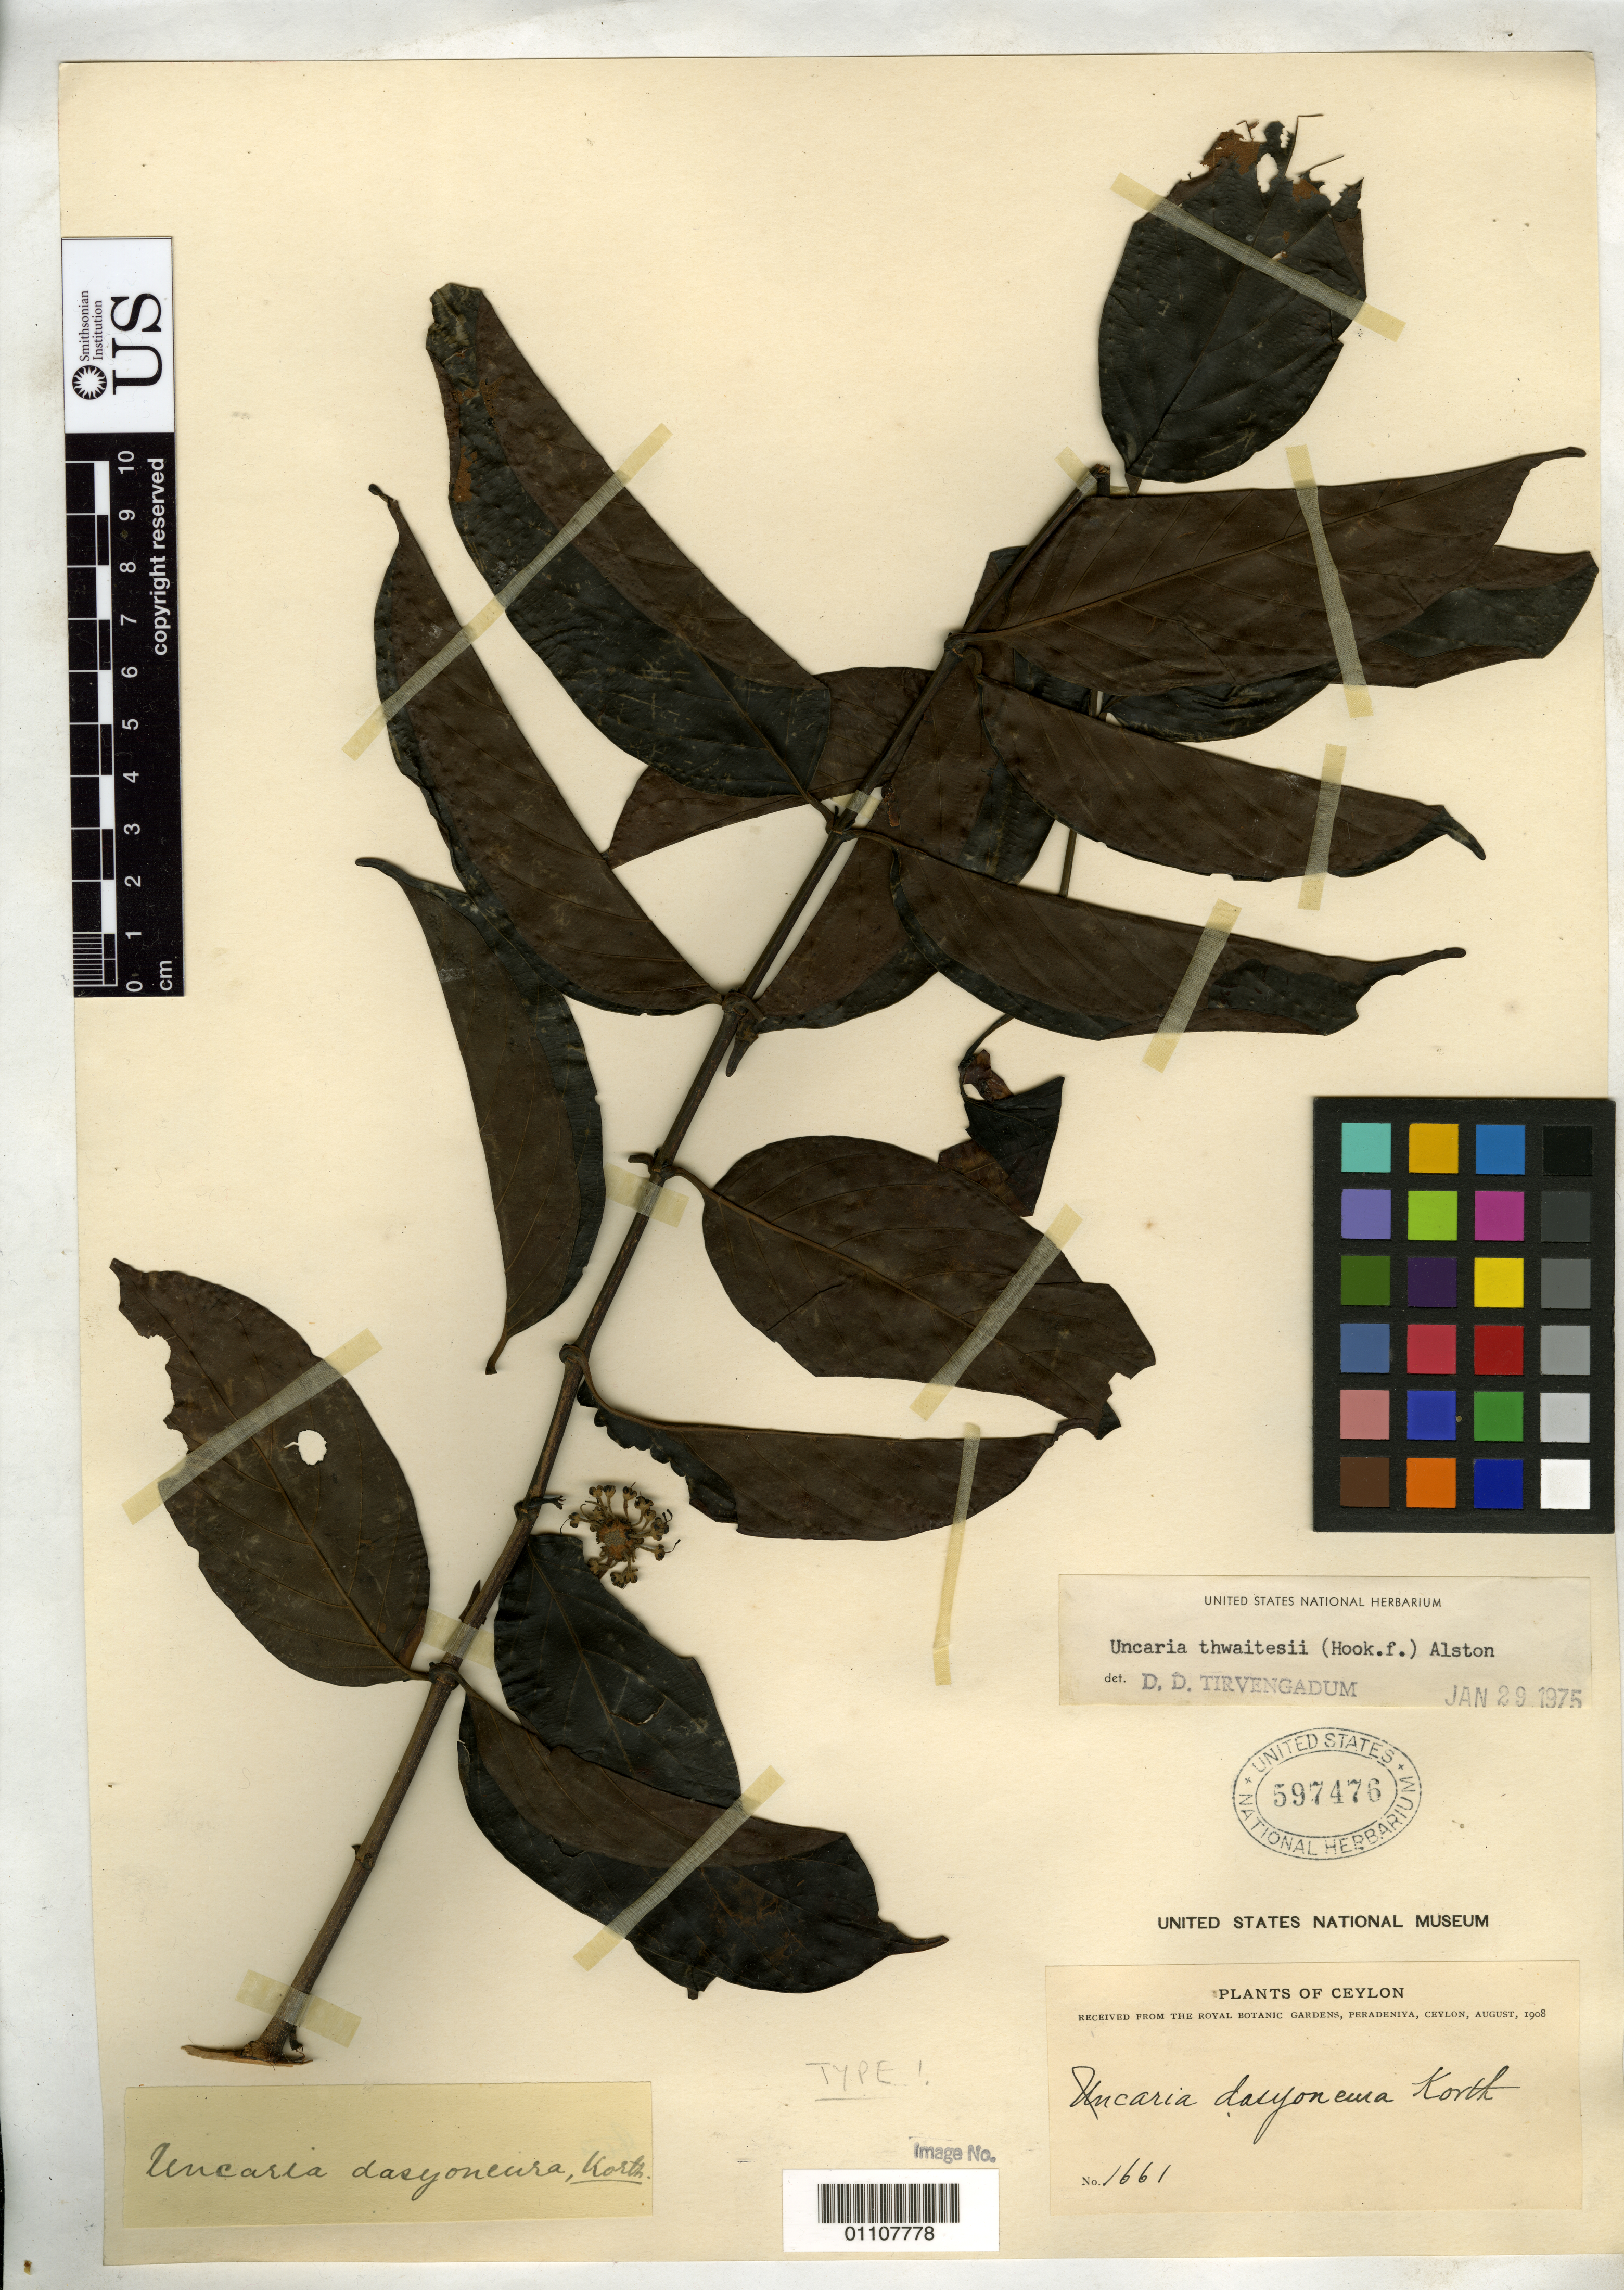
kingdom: Plantae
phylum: Tracheophyta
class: Magnoliopsida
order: Gentianales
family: Rubiaceae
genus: Uncaria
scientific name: Uncaria dasyoneura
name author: Korth.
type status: Type Collection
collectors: Royal Botanic Garden Edinburgh, Scotland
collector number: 1661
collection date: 1908-08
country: Sri Lanka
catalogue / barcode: US 597476